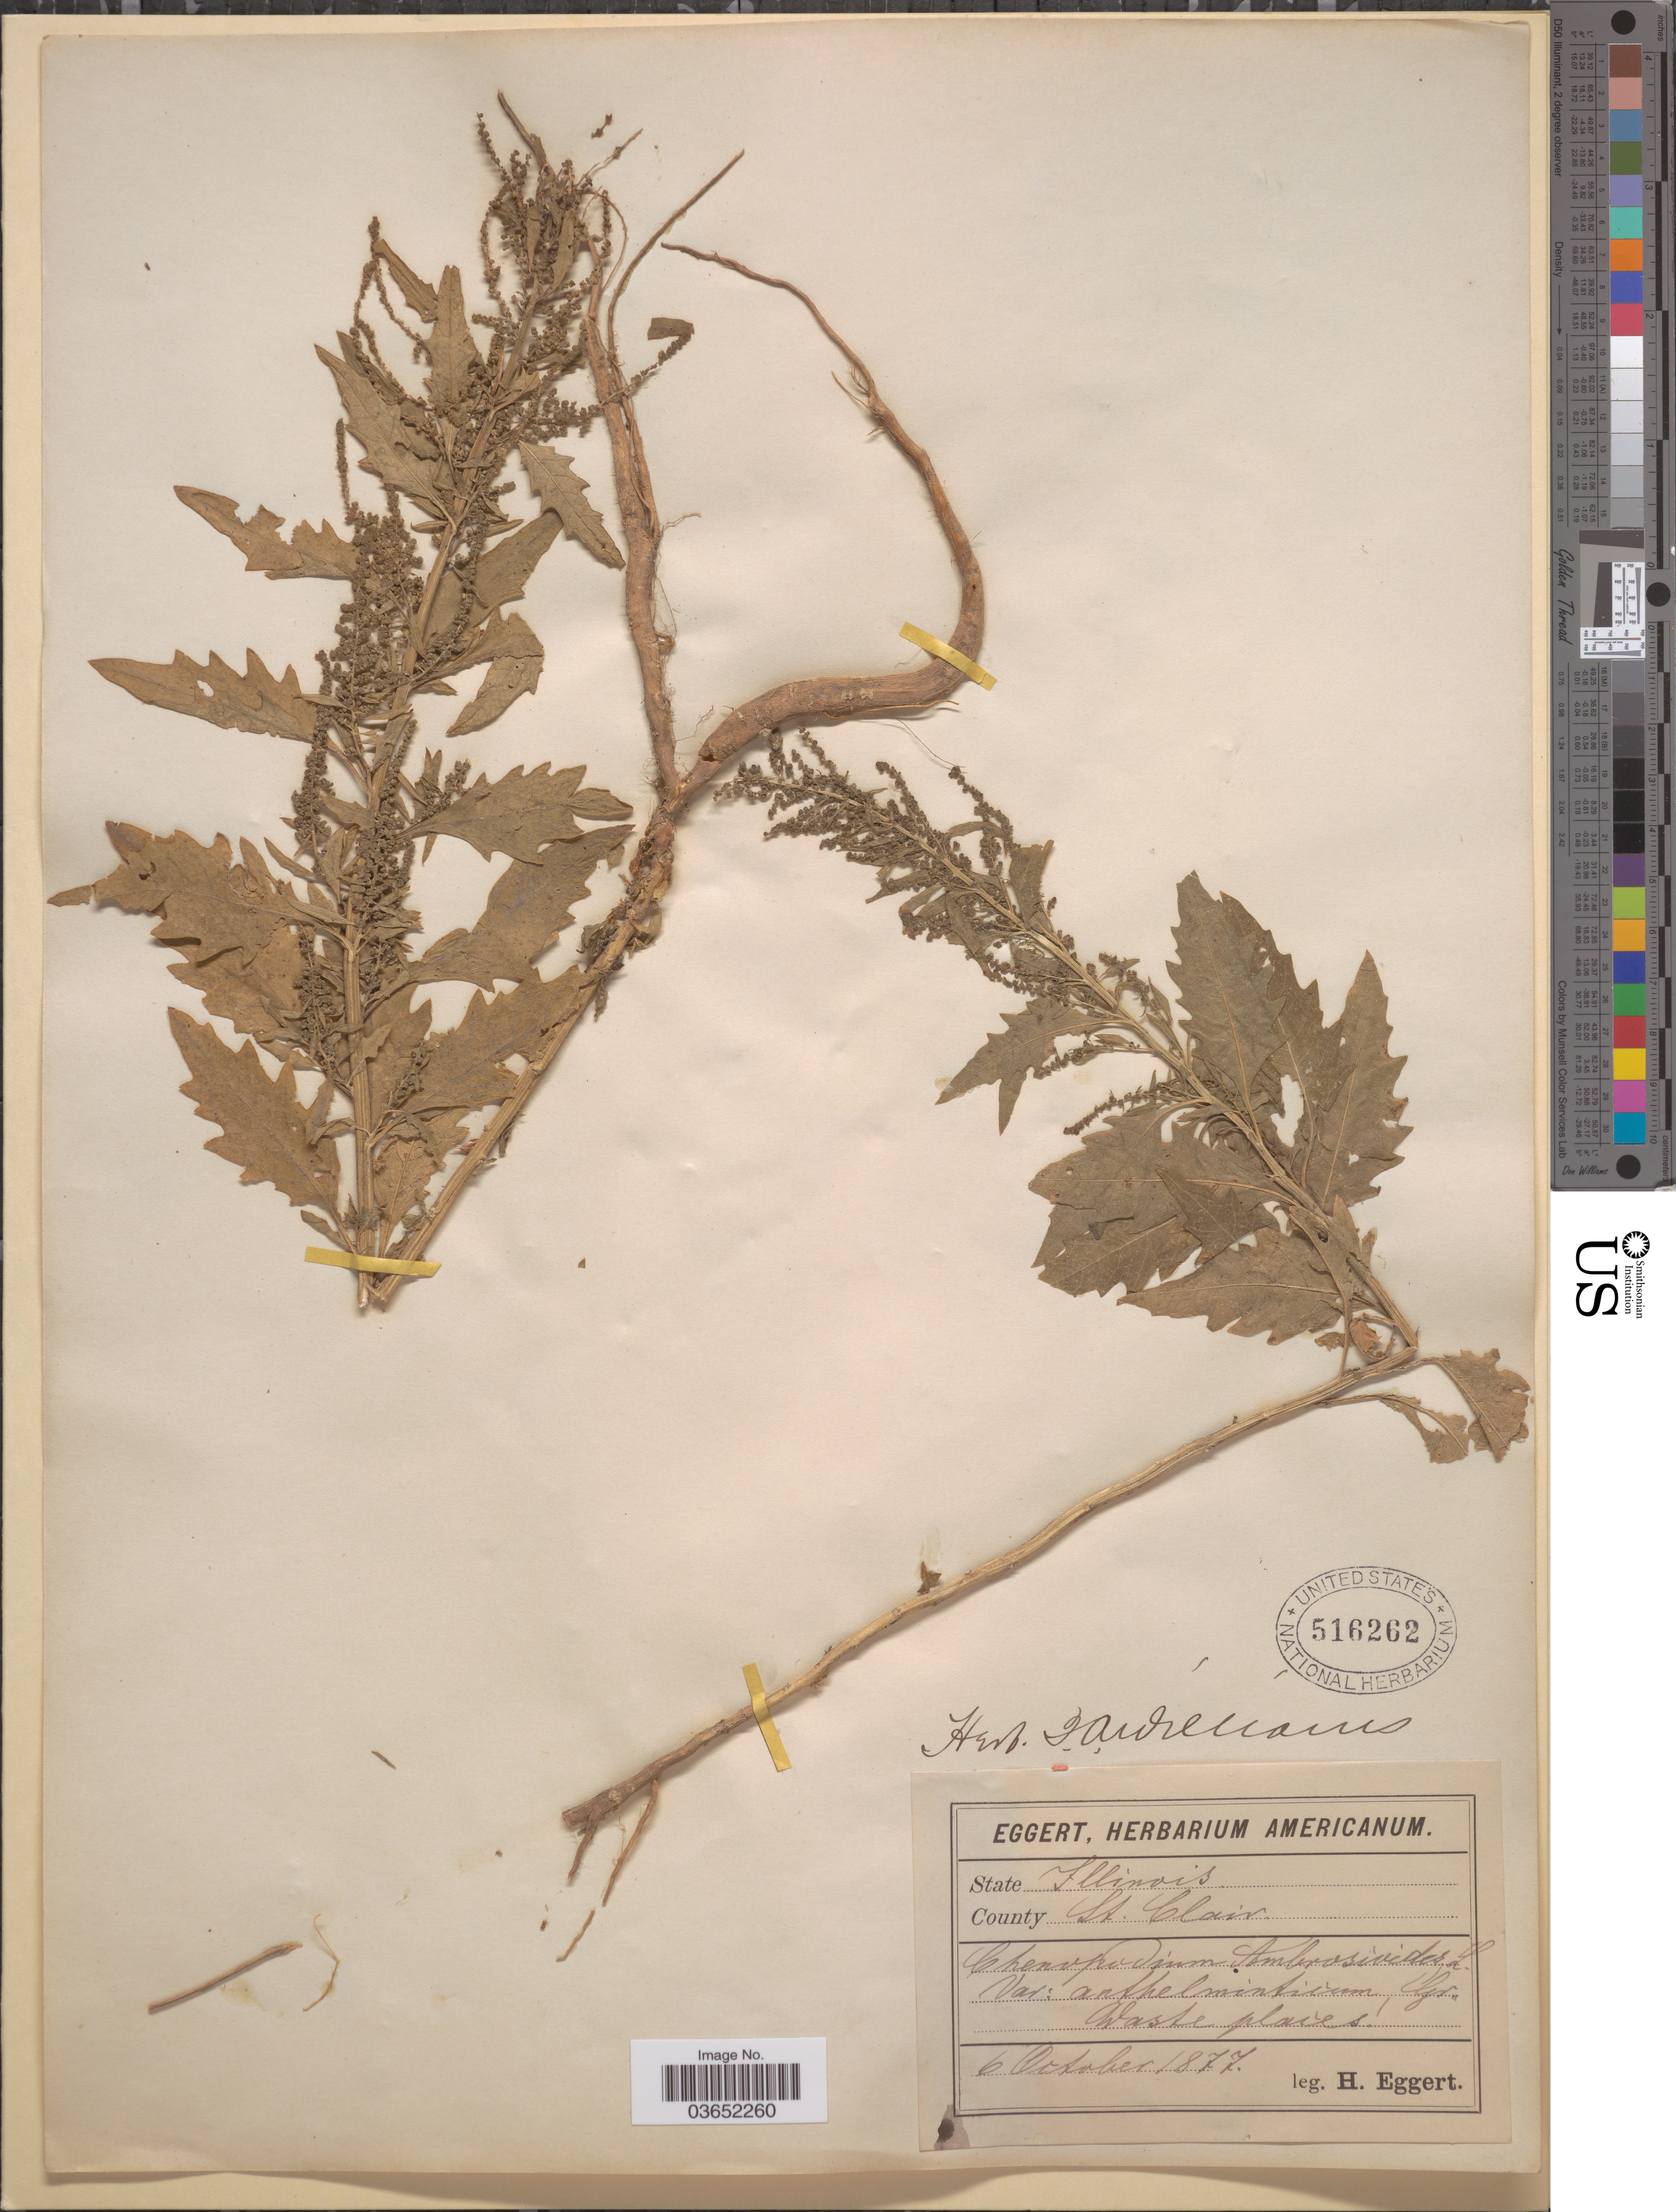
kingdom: Plantae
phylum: Tracheophyta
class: Magnoliopsida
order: Caryophyllales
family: Amaranthaceae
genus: Chenopodium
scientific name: Chenopodium ambrosioides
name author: L.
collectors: H. Eggert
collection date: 1877-10-06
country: United States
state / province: Illinois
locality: County St. Clair.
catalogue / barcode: US 516262